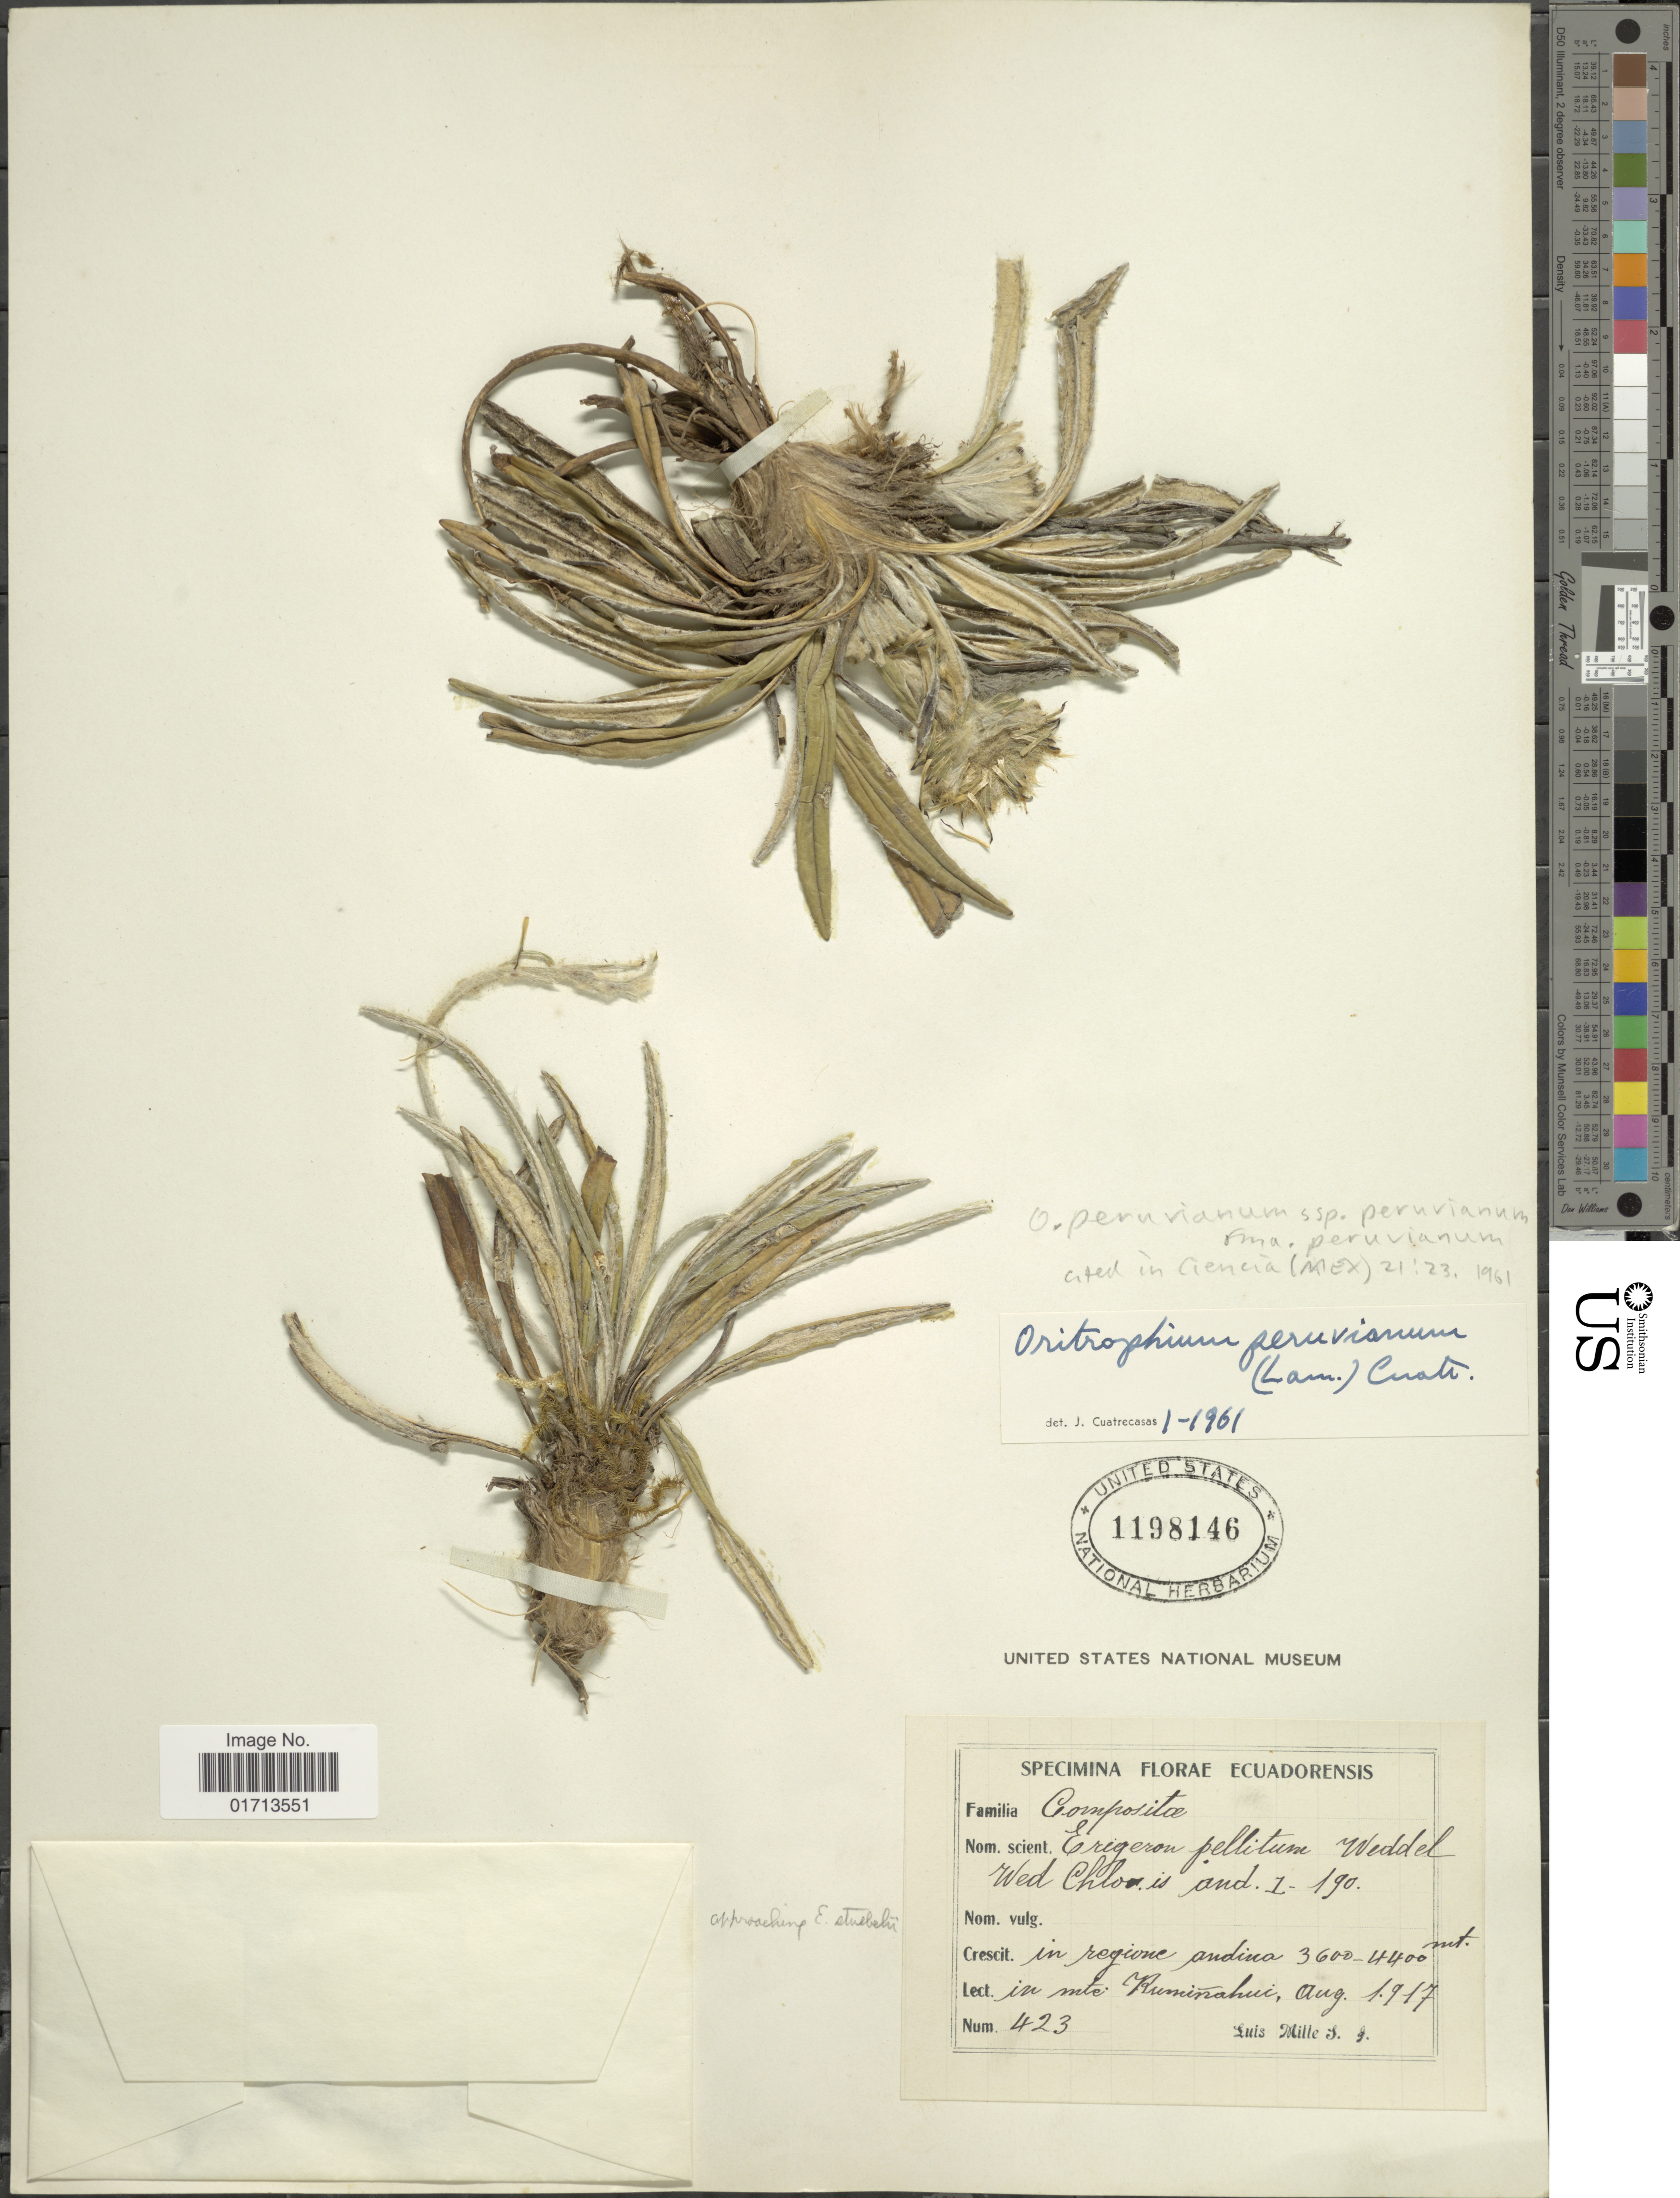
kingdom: Plantae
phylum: Tracheophyta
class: Magnoliopsida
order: Asterales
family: Asteraceae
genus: Oritrophium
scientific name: Oritrophium peruvianum f. peruvianum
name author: (Lam.) Cuatrec.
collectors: L. Mille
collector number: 423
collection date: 1917-08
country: Ecuador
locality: In regione andino, in mte Ruminahui.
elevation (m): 3600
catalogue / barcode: US 1198146